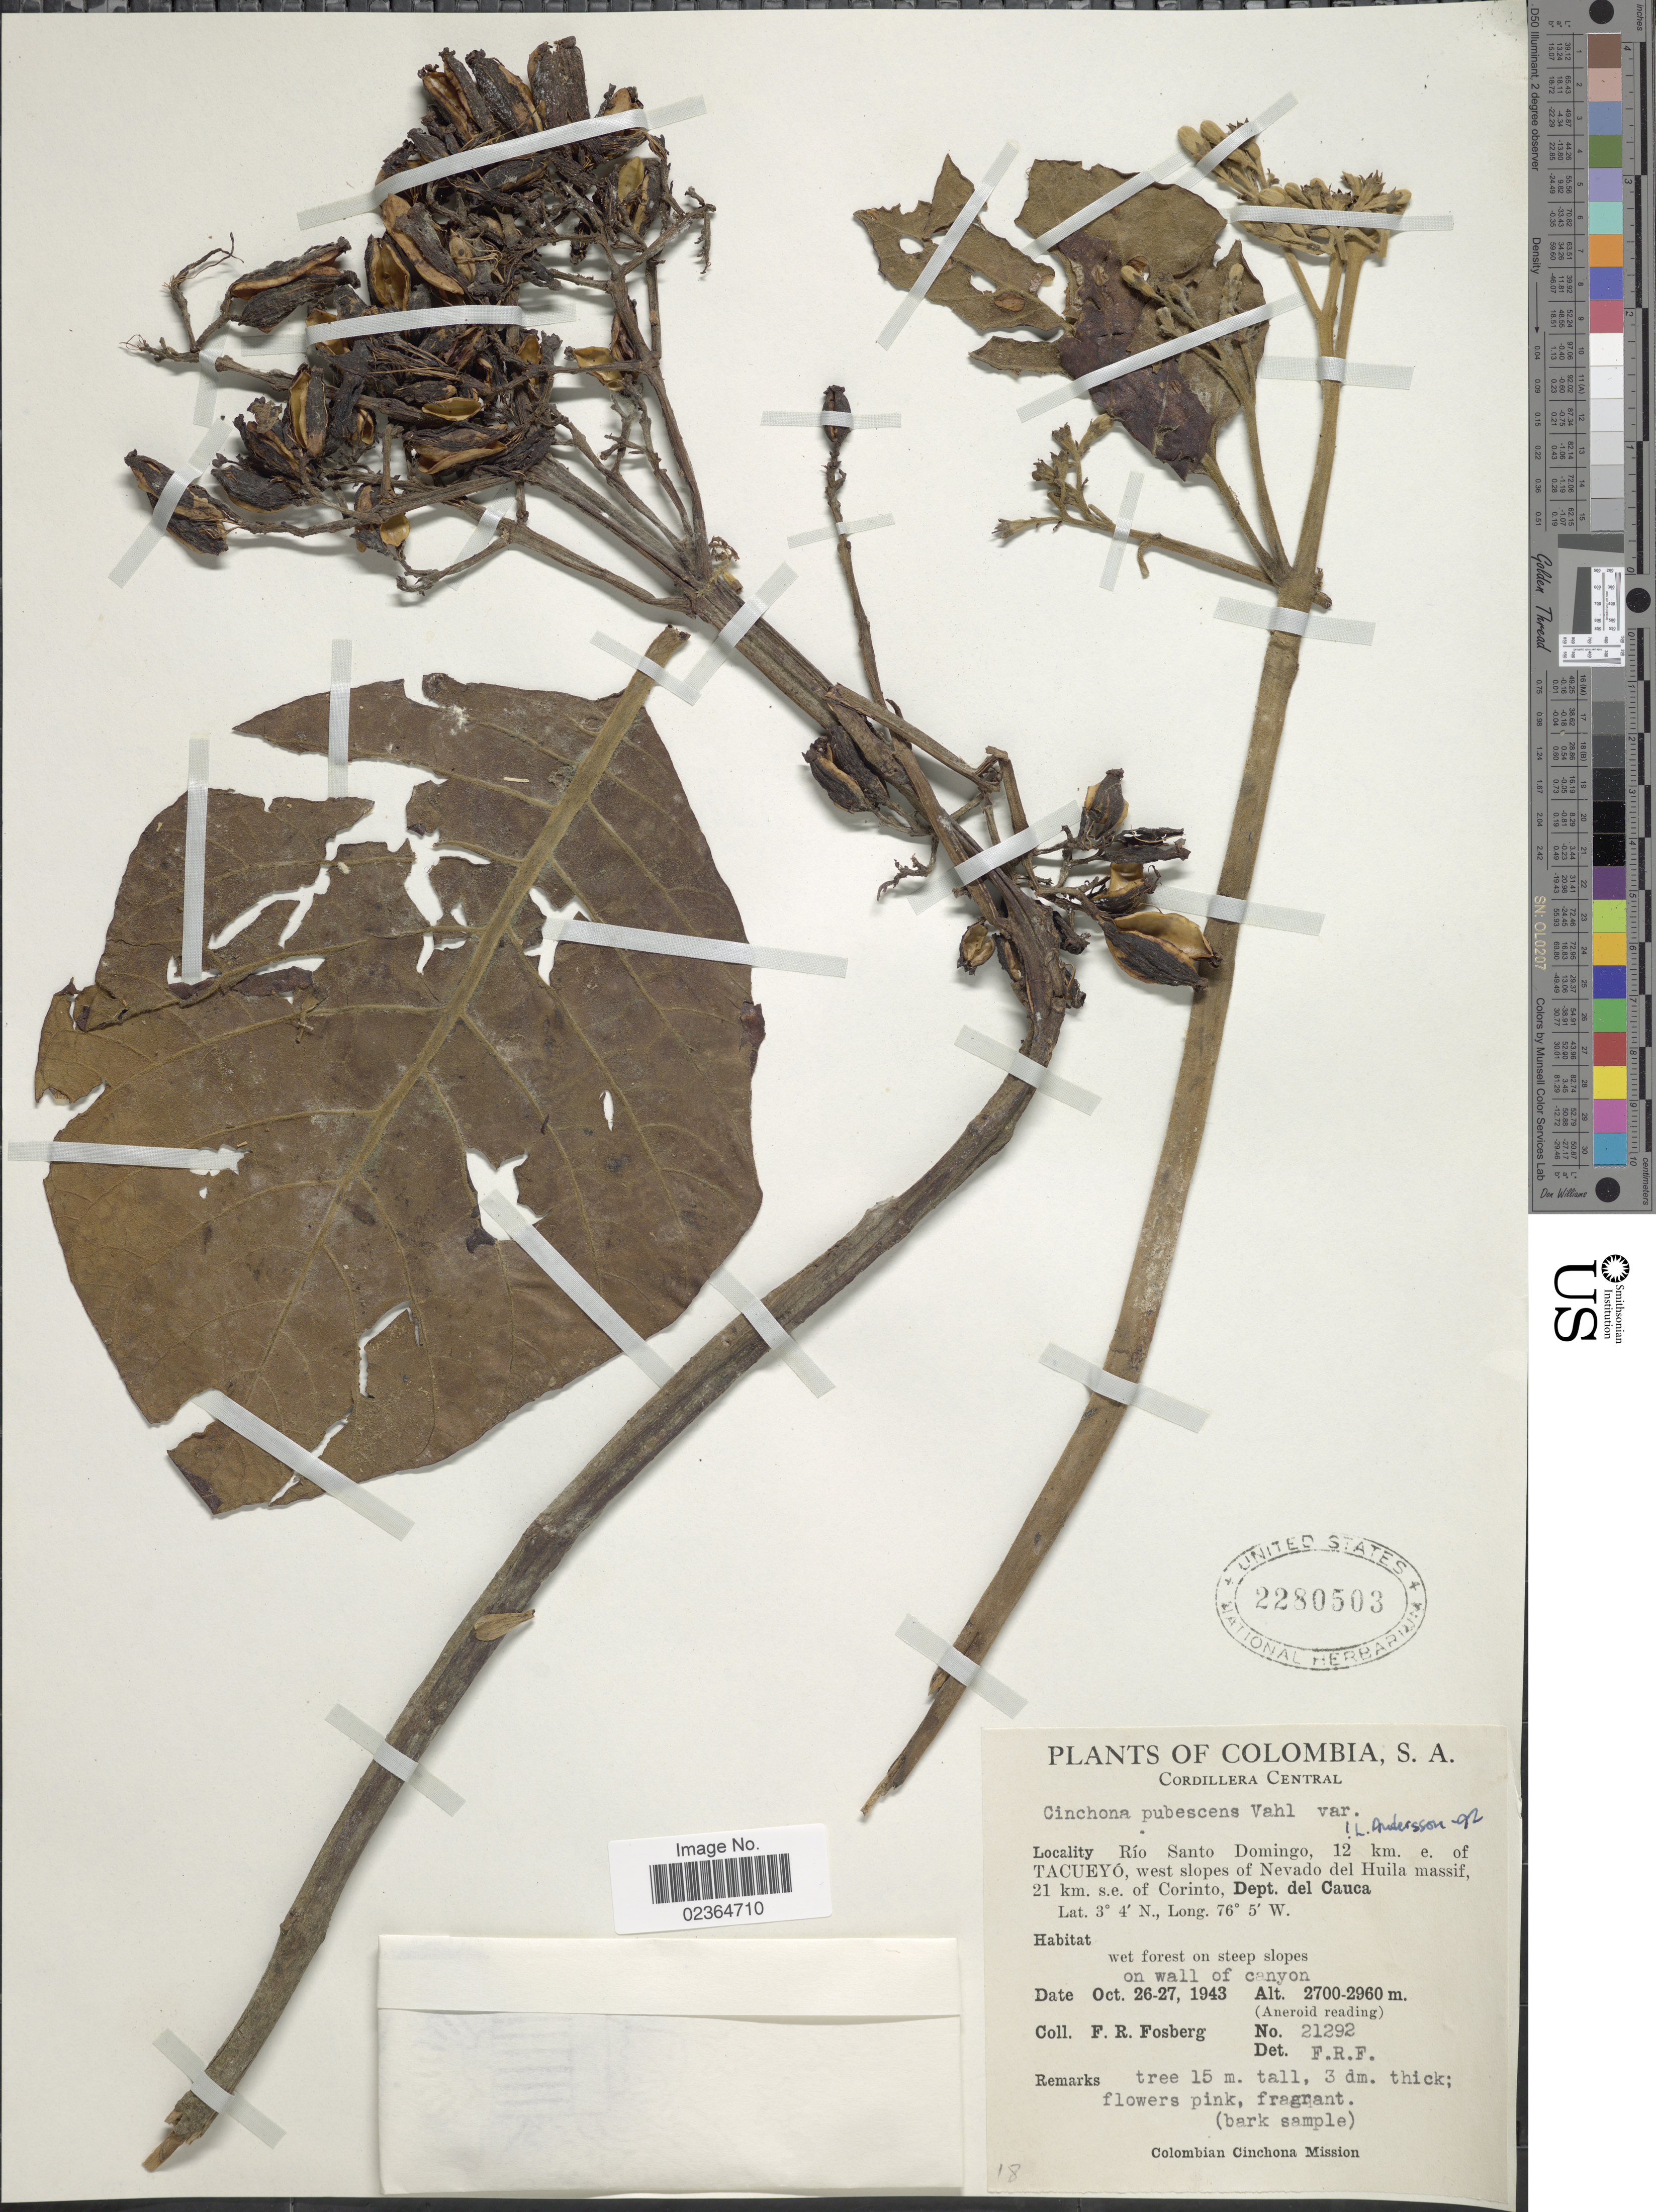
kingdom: Plantae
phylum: Tracheophyta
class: Magnoliopsida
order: Gentianales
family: Rubiaceae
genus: Cinchona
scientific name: Cinchona pubescens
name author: Vahl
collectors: F. R. Fosberg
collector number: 21292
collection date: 1943-10-26/1943-10-27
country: Colombia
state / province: Cauca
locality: Cordillera Central. Río Santo Domingo, 12 km. e. of Tacueyó, west slopes of Nevado del Huila massif, 21 km. s.e. of Corinto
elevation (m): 2700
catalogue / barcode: US 2280503